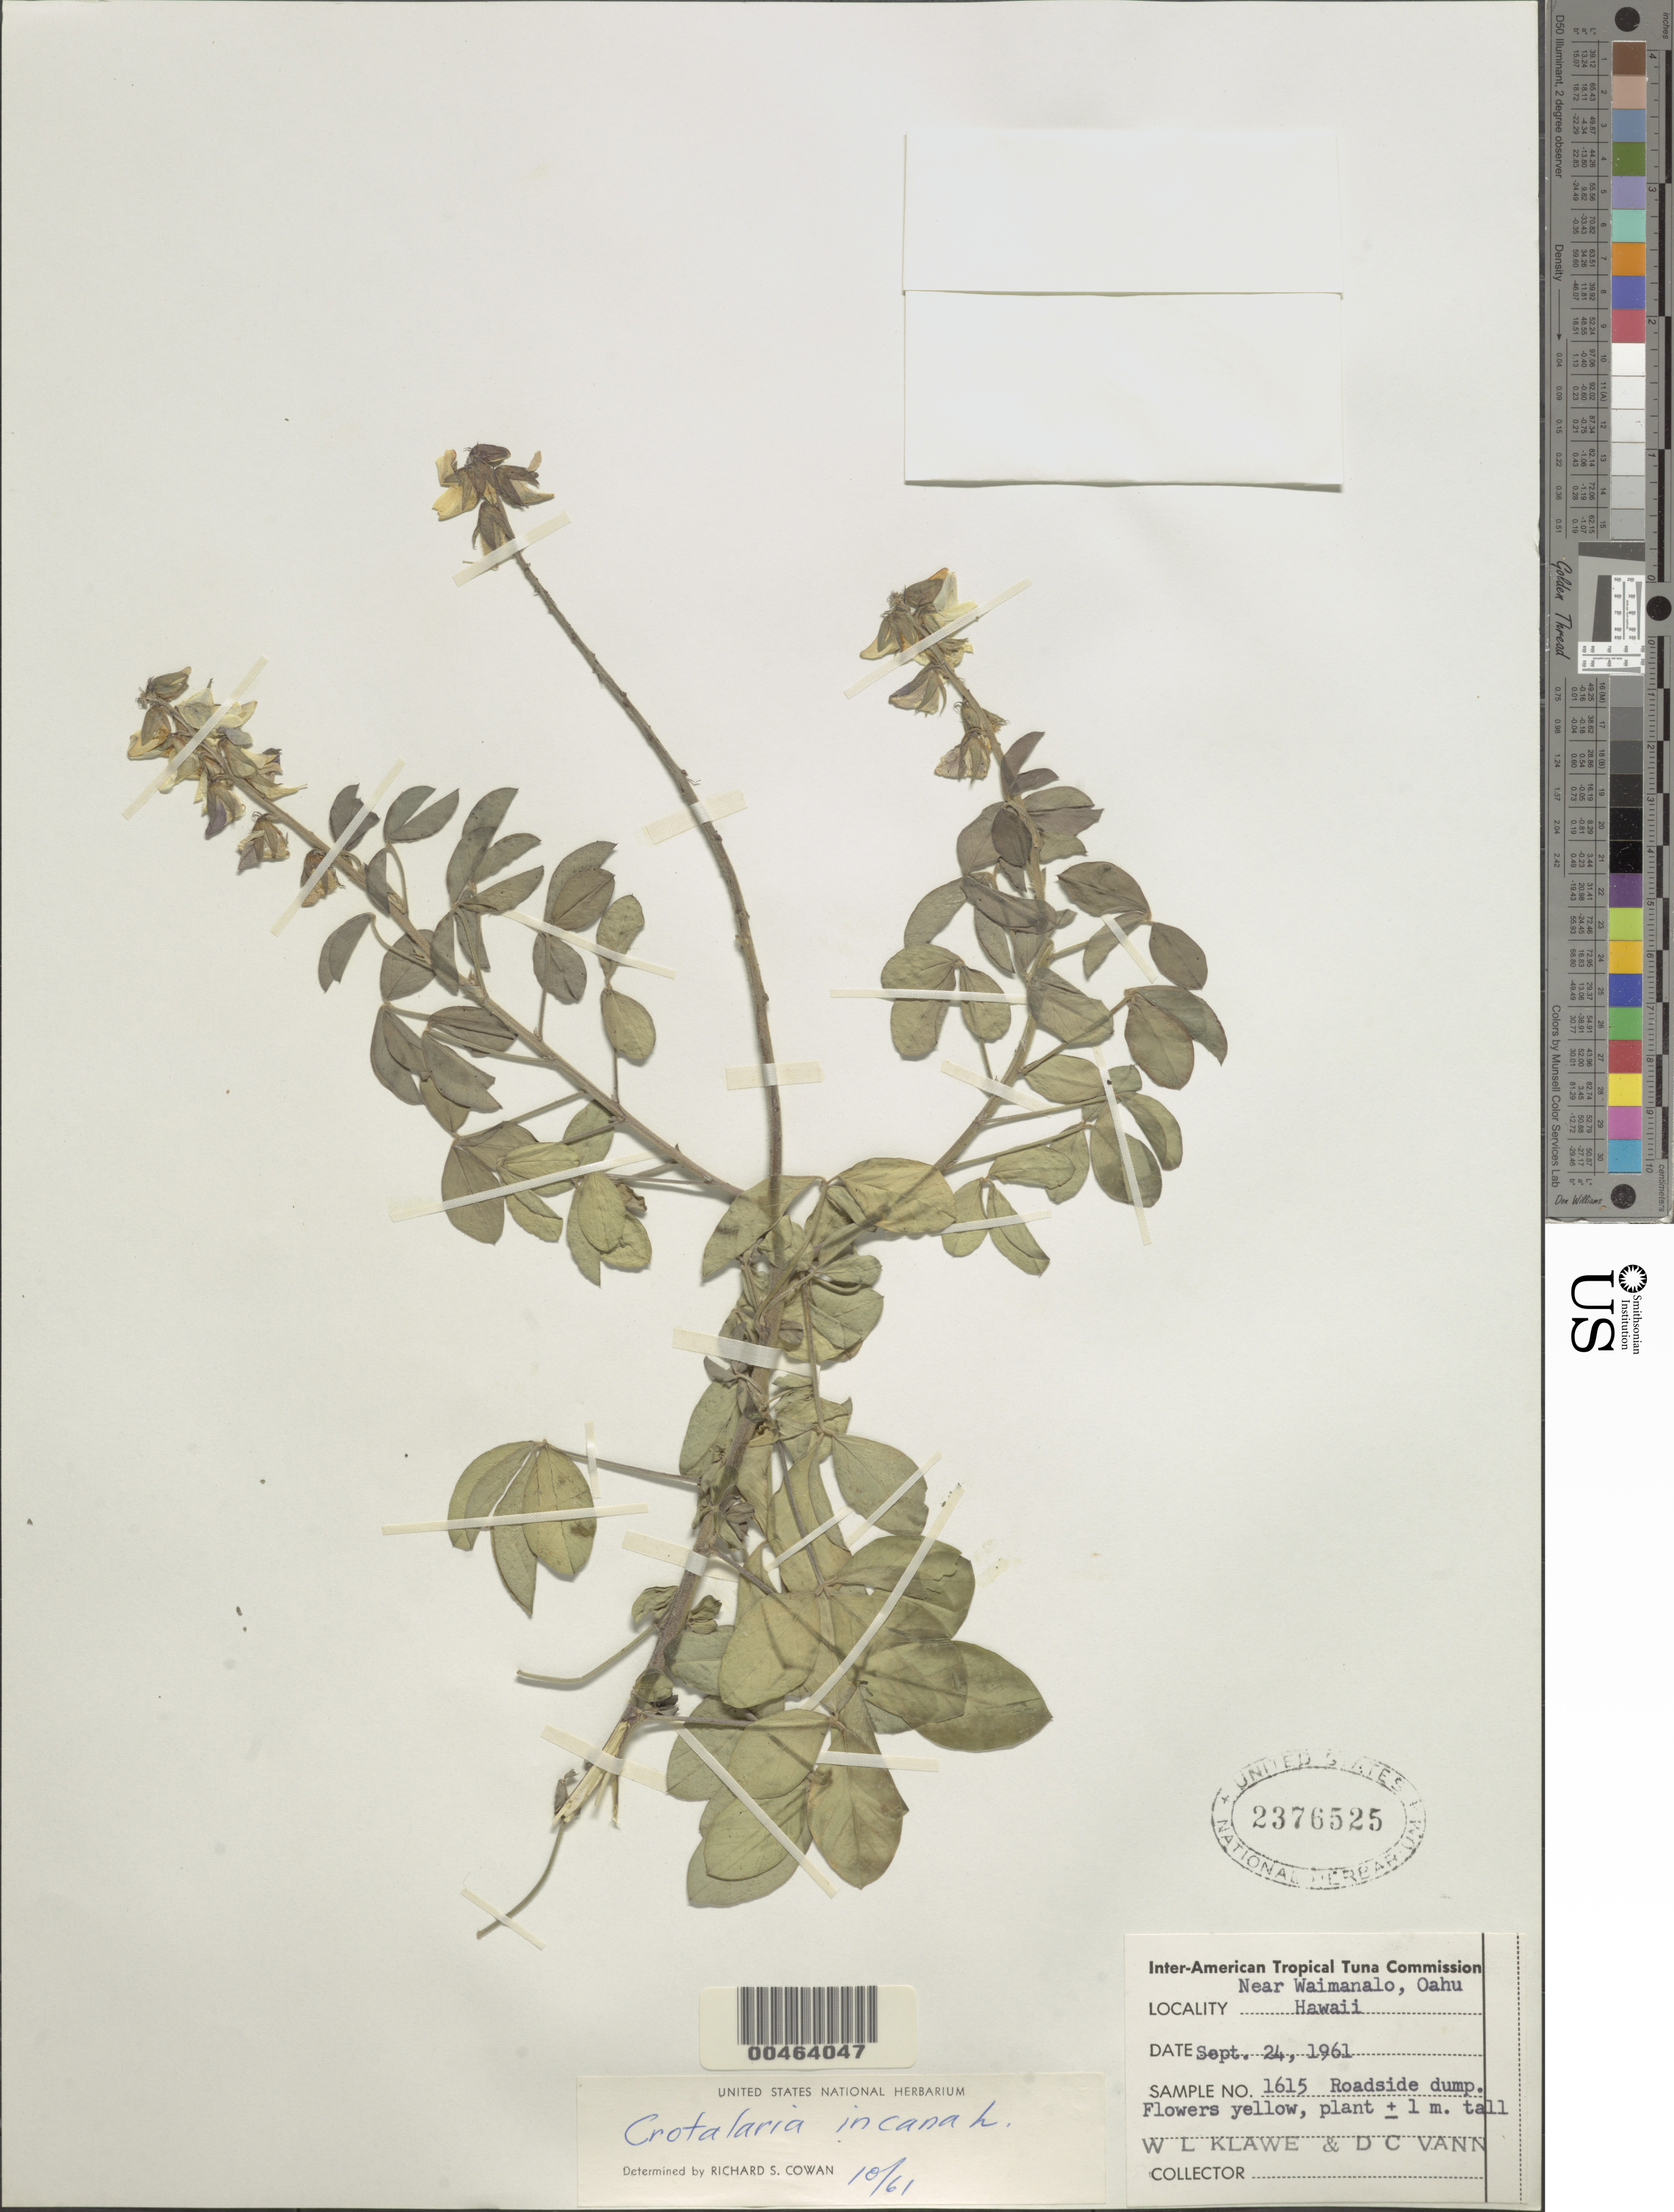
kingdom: Plantae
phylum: Tracheophyta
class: Magnoliopsida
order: Fabales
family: Fabaceae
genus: Crotalaria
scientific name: Crotalaria incana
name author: L.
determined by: Cowan, R. S.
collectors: W. Klawe & D. Vann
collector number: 1615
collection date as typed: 24 Sep 1961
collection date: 1961-09-24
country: United States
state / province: Hawaii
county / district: Honolulu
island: Oahu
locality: Near Waimanalo, roadside dump.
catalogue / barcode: US 2376525